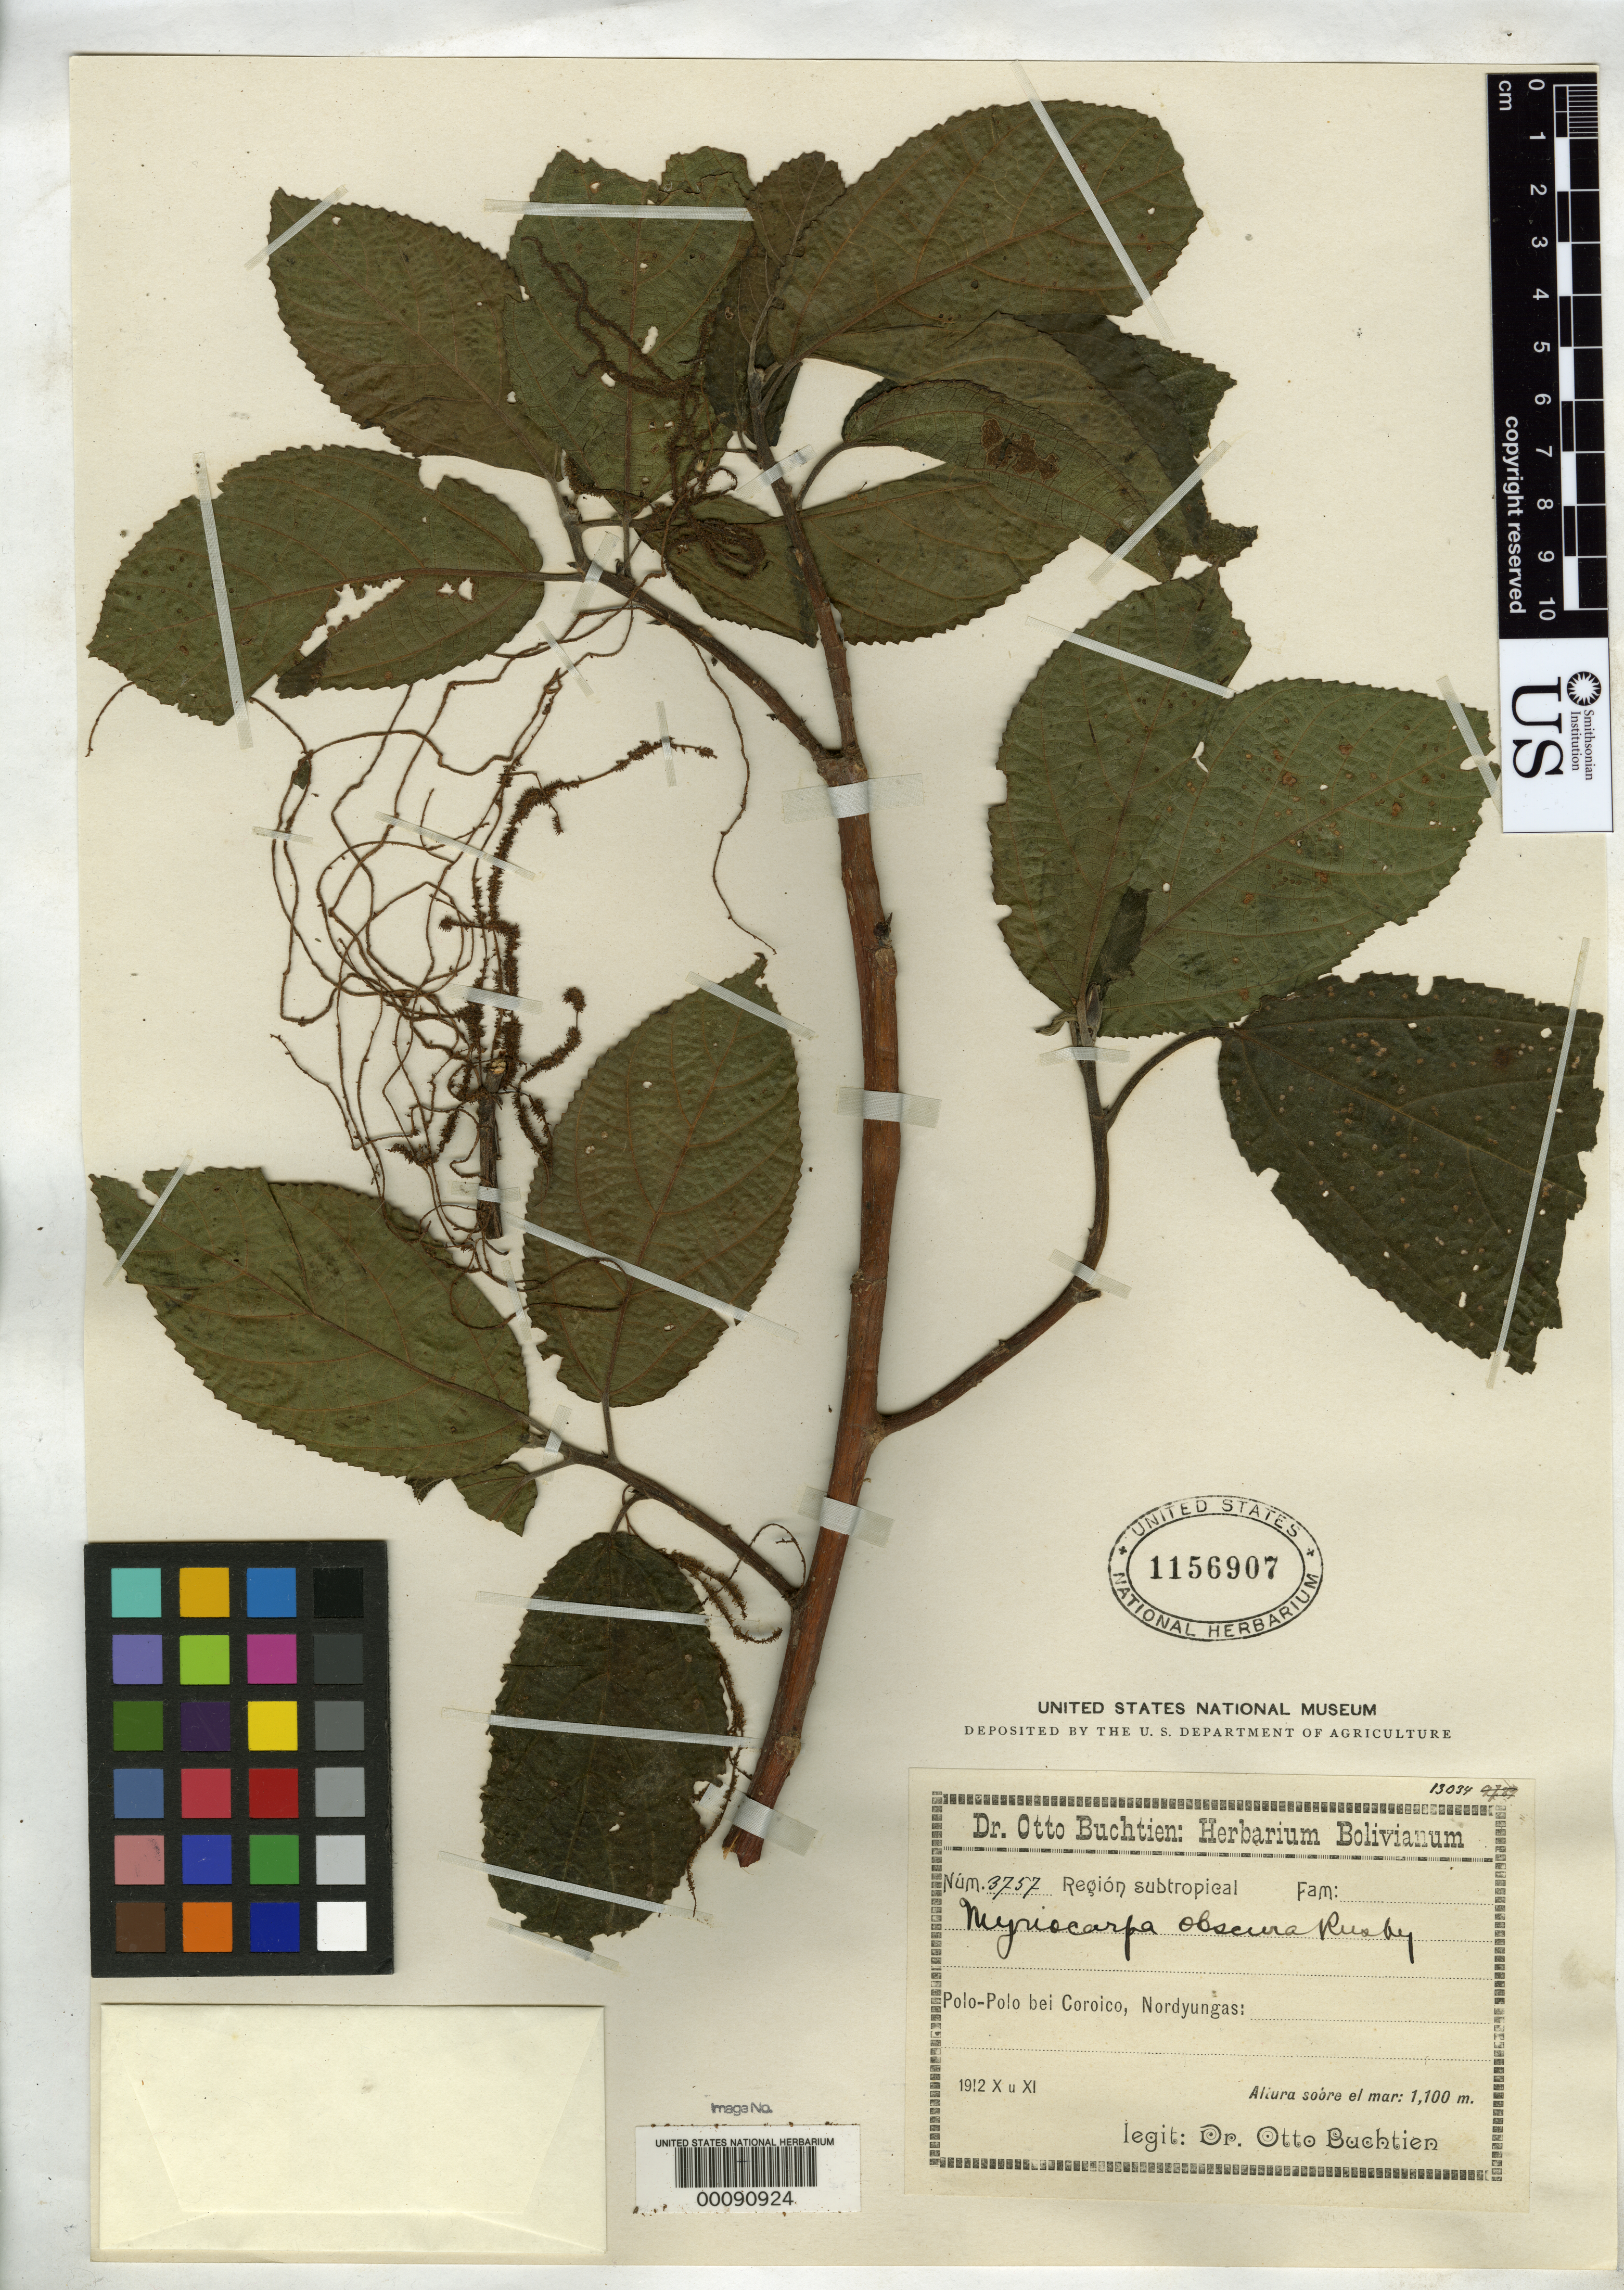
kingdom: Plantae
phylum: Tracheophyta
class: Magnoliopsida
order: Rosales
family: Urticaceae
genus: Myriocarpa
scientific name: Myriocarpa obscura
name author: Rusby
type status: Isotype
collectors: O. Buchtien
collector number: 3757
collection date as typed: Nov 1912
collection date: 1912-11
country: Bolivia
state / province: La Paz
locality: Near Coroico, Polo-Polo.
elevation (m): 1100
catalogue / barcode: US 1156907